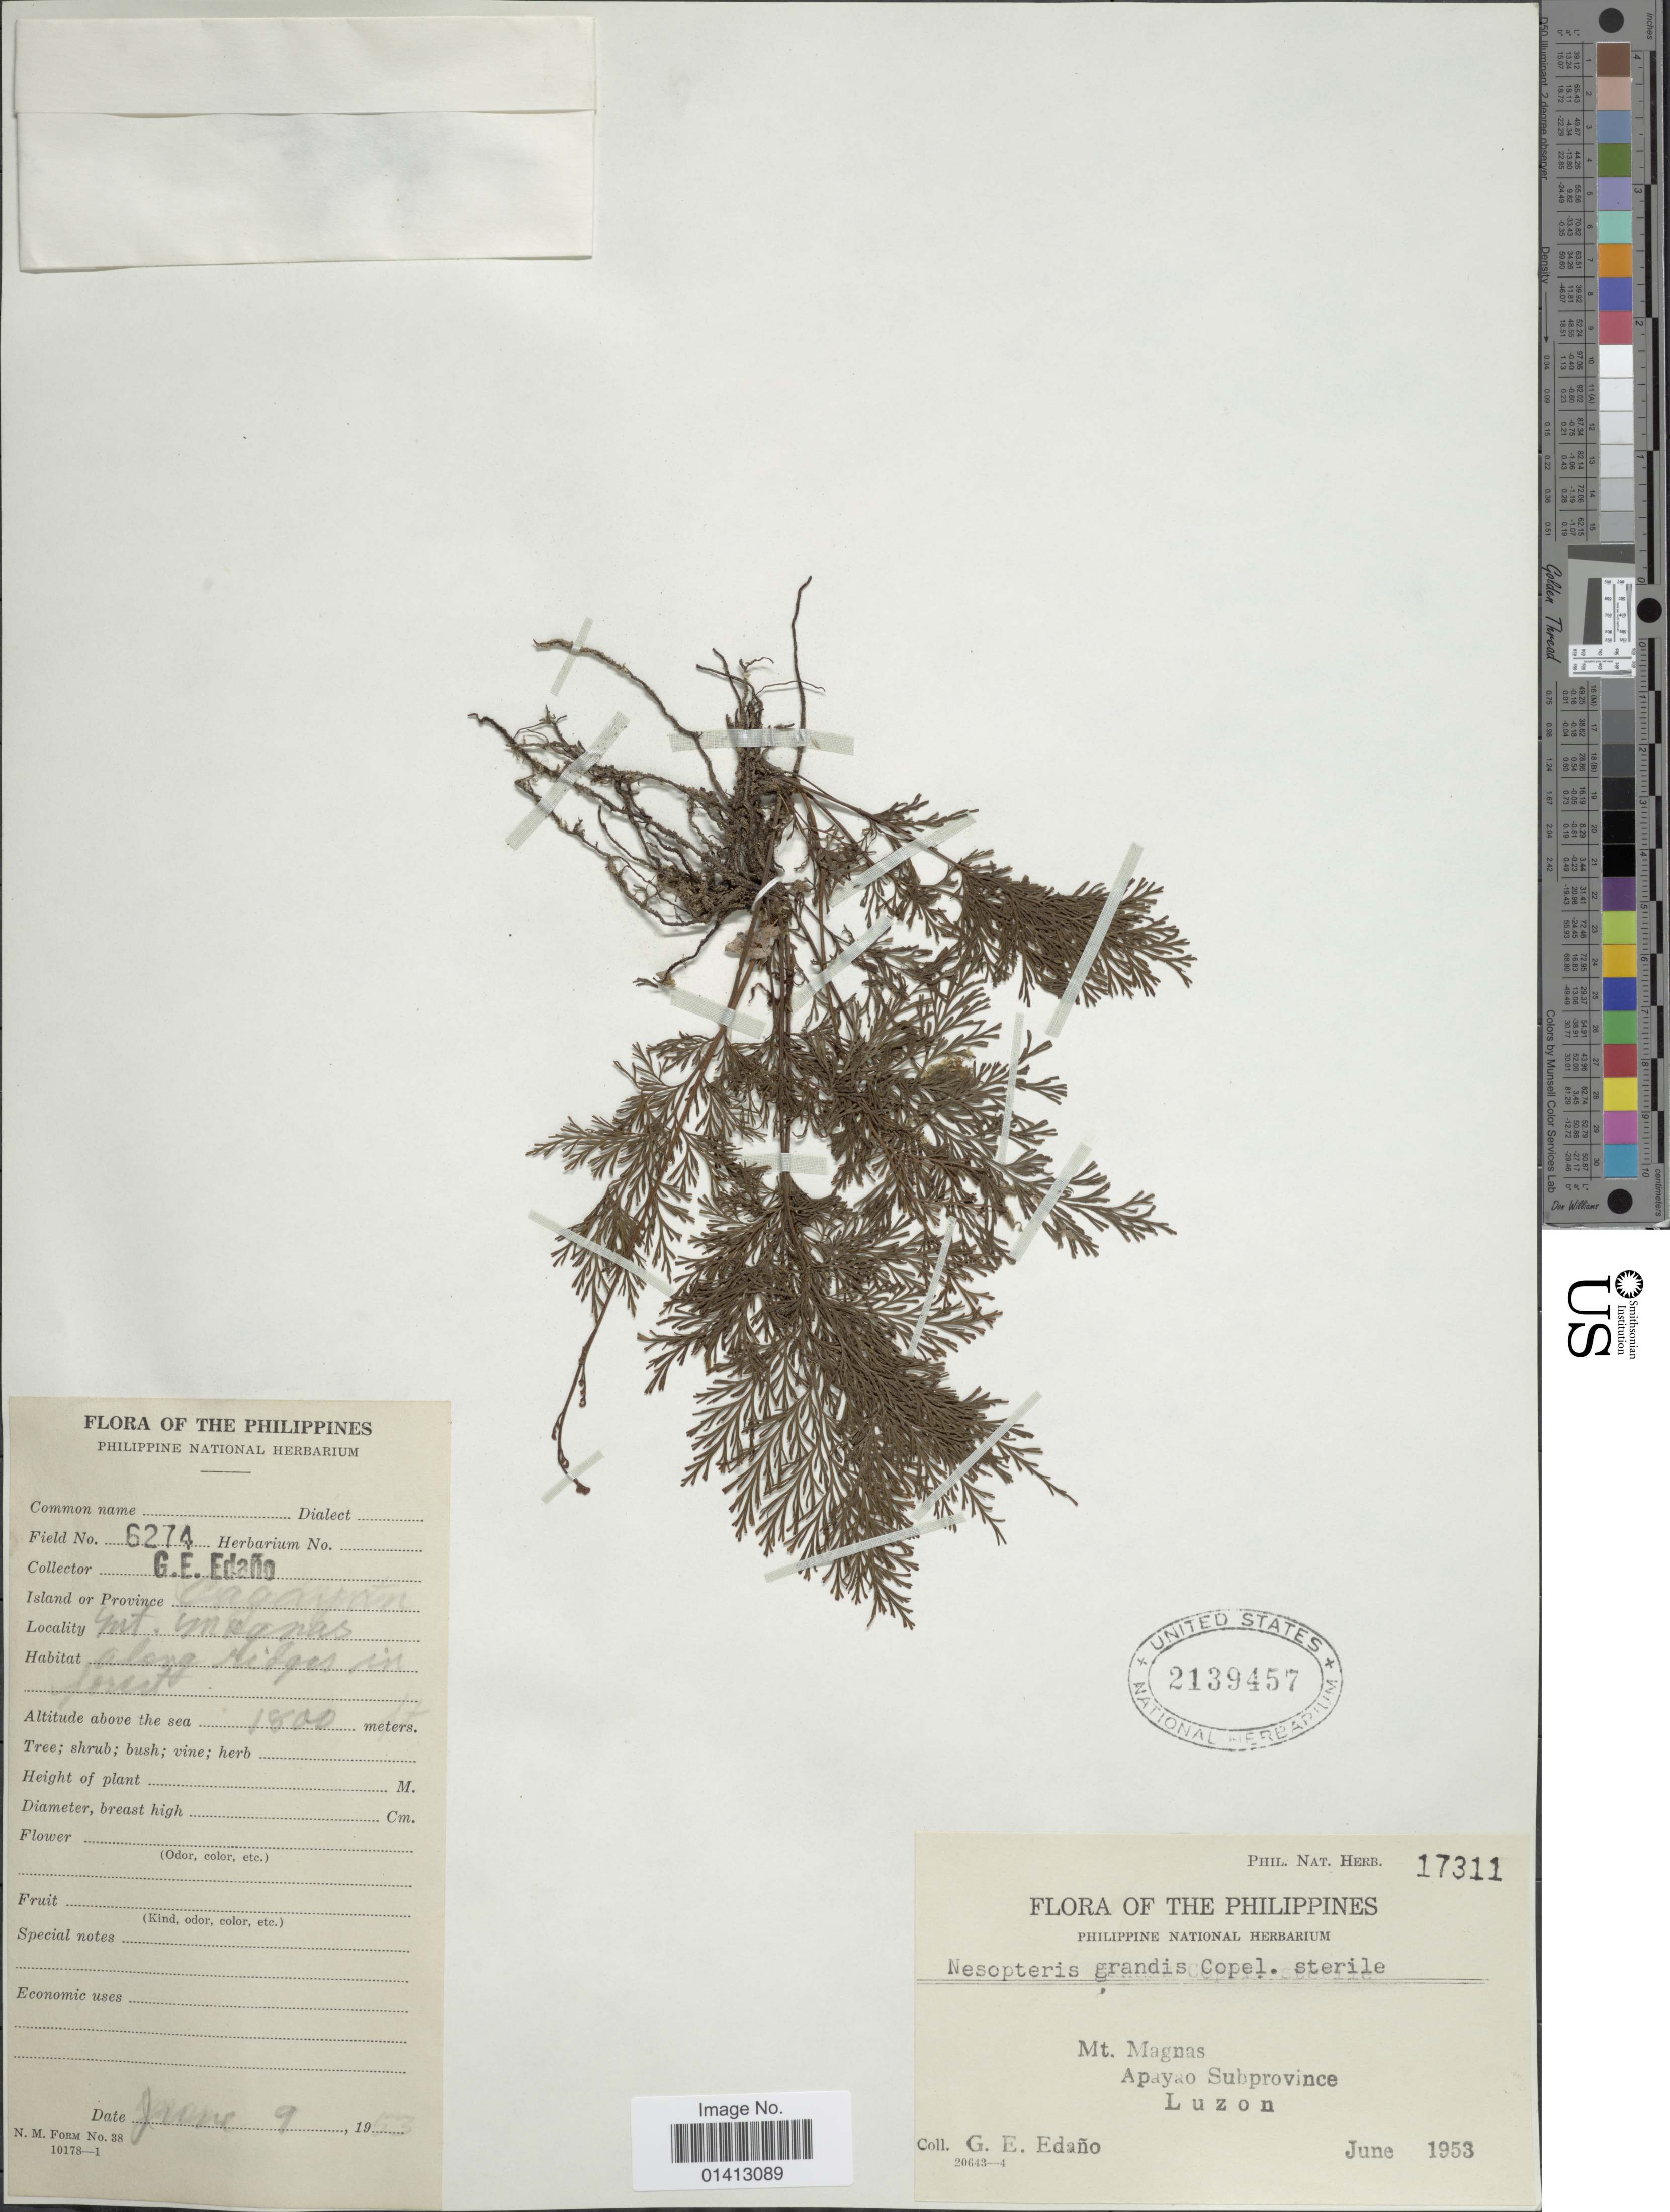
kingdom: Plantae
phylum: Tracheophyta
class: Polypodiopsida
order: Hymenophyllales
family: Hymenophyllaceae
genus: Crepidomanes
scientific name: Crepidomanes grande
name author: (Copel.) Ebihara & K. Iwats.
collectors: G. E. Edaño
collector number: Phil Nat Herb 17311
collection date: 1953-06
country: Philippines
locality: Mt Magnas, Apayao Subprovince Luzon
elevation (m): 1800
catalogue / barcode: US 2139457